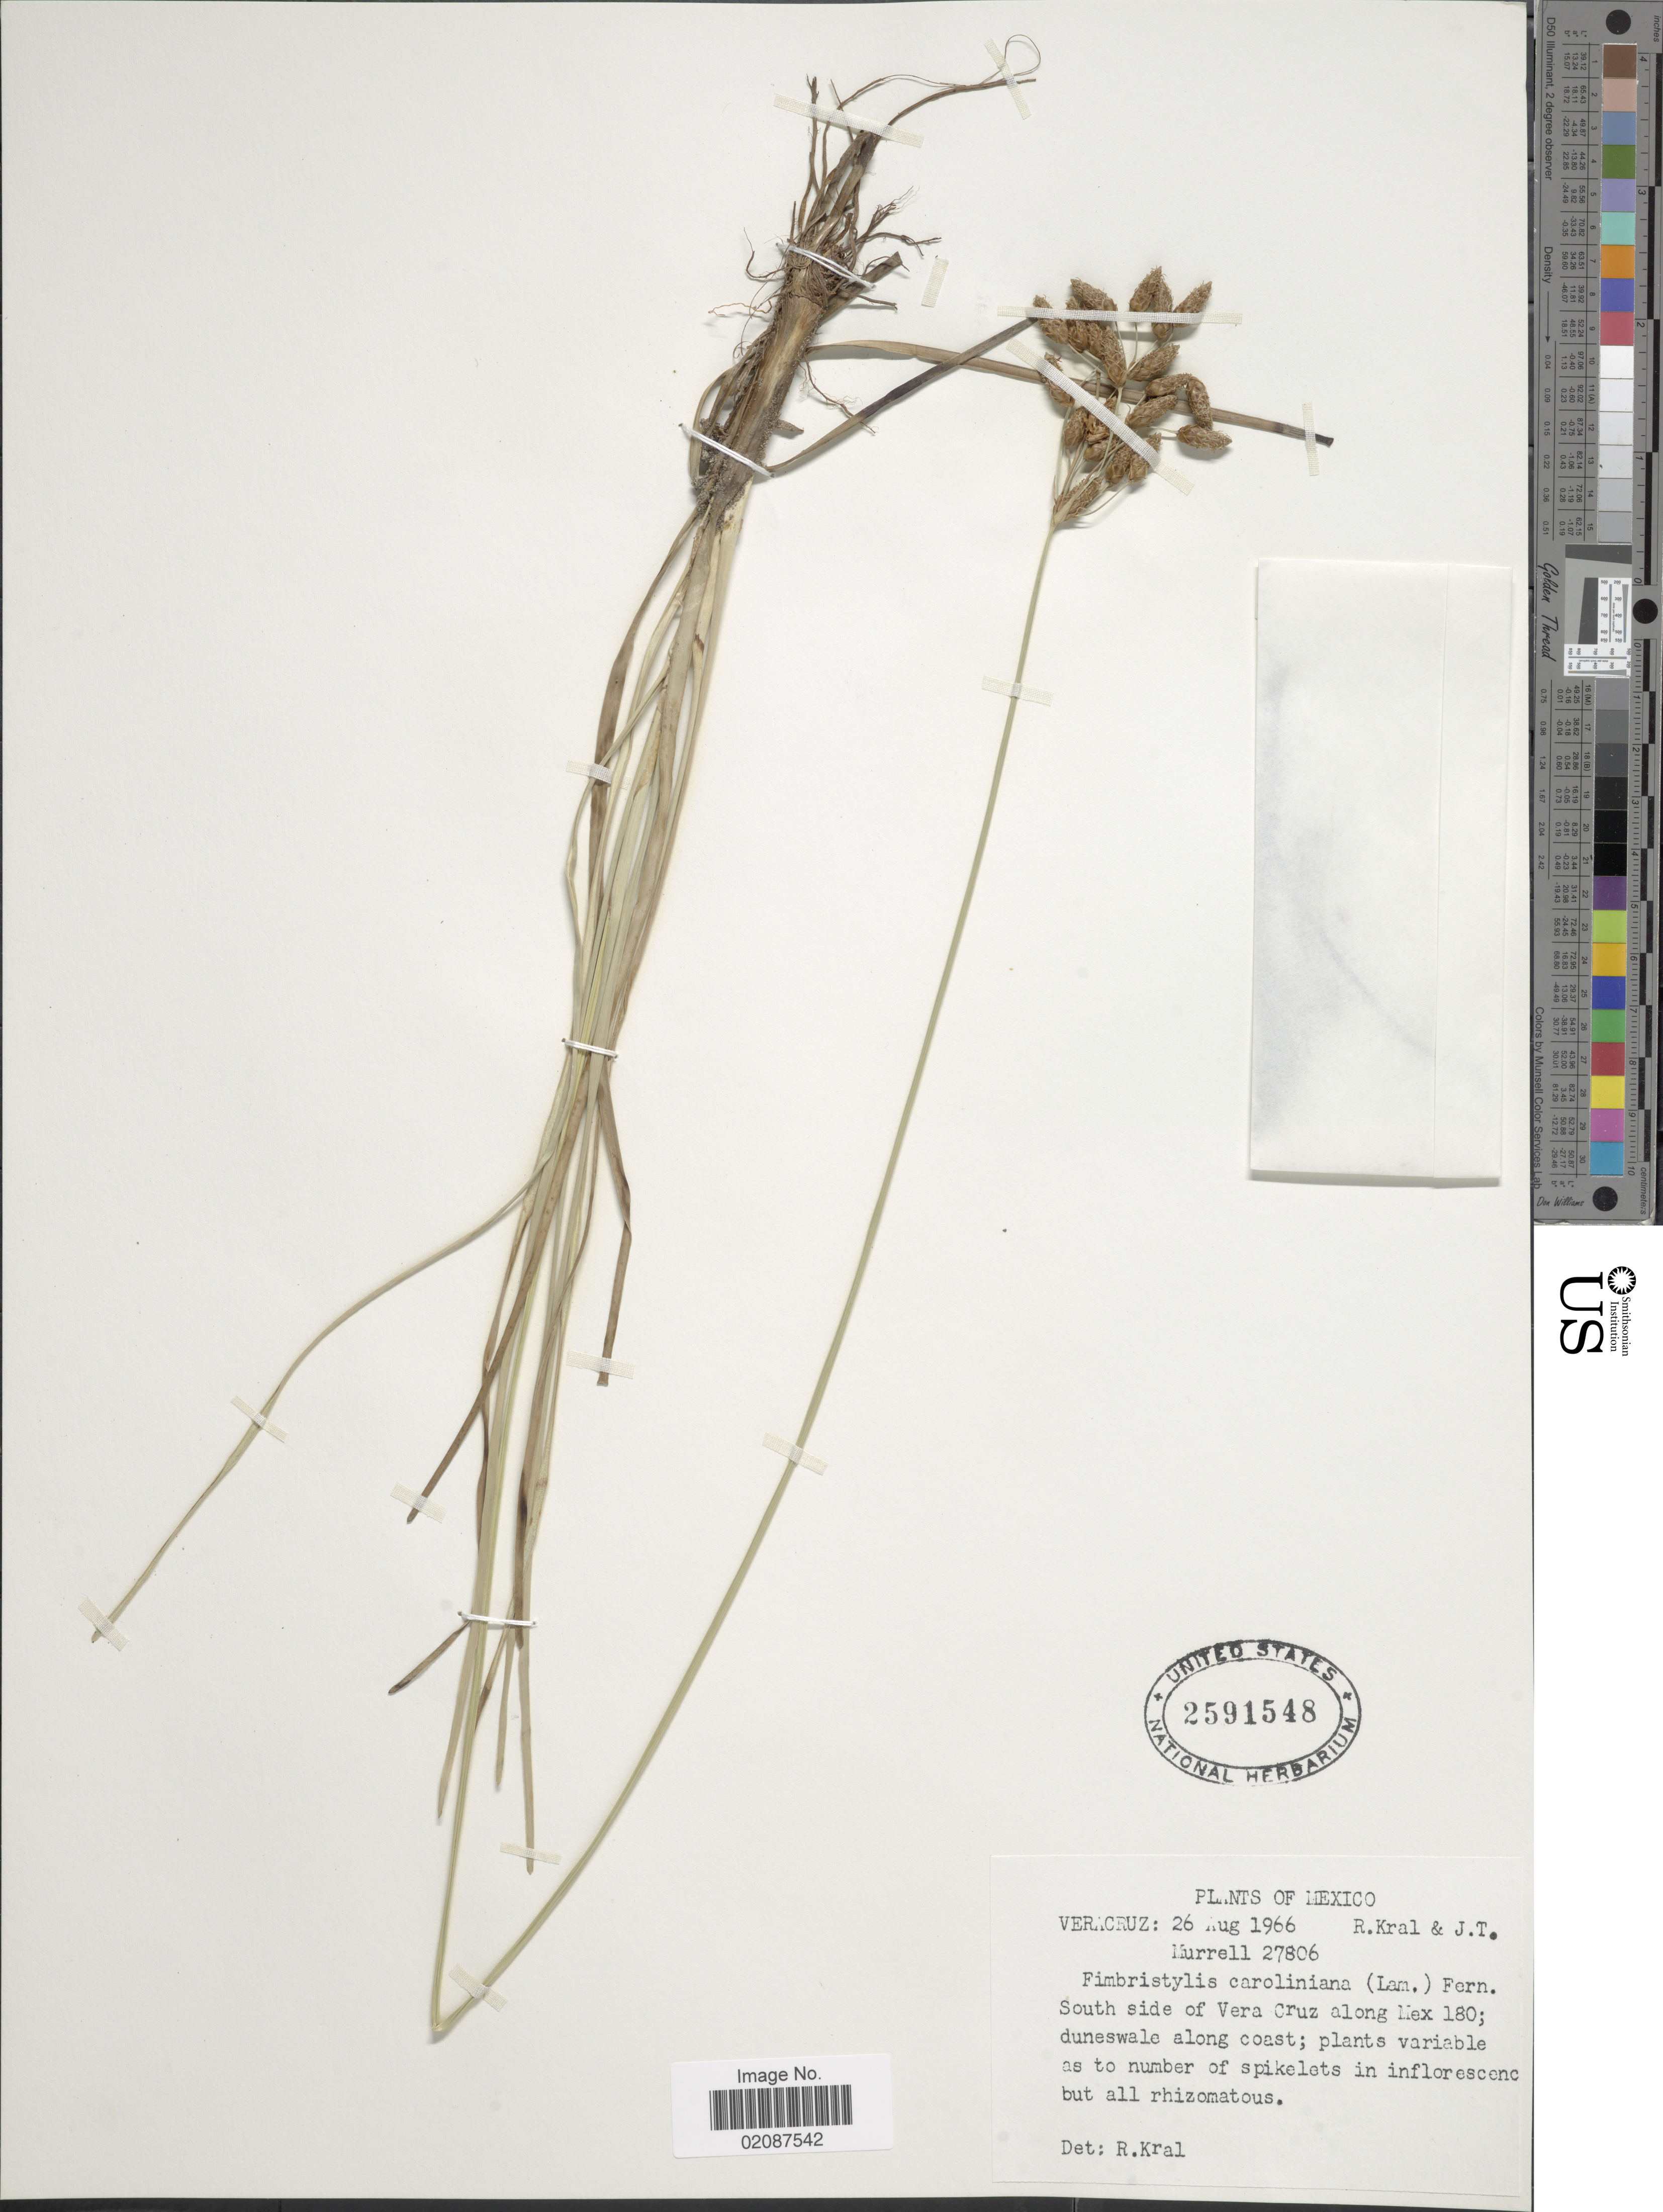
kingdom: Plantae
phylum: Tracheophyta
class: Liliopsida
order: Poales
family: Cyperaceae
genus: Fimbristylis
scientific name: Fimbristylis caroliniana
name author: (Lam.) Fernald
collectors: R. Kral & J. Murrell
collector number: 27806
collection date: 1966-08-26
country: Mexico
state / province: Veracruz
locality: Veracruz, South side of Vera Cruz along Mex 180, duneswale along coast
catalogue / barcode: US 2591548